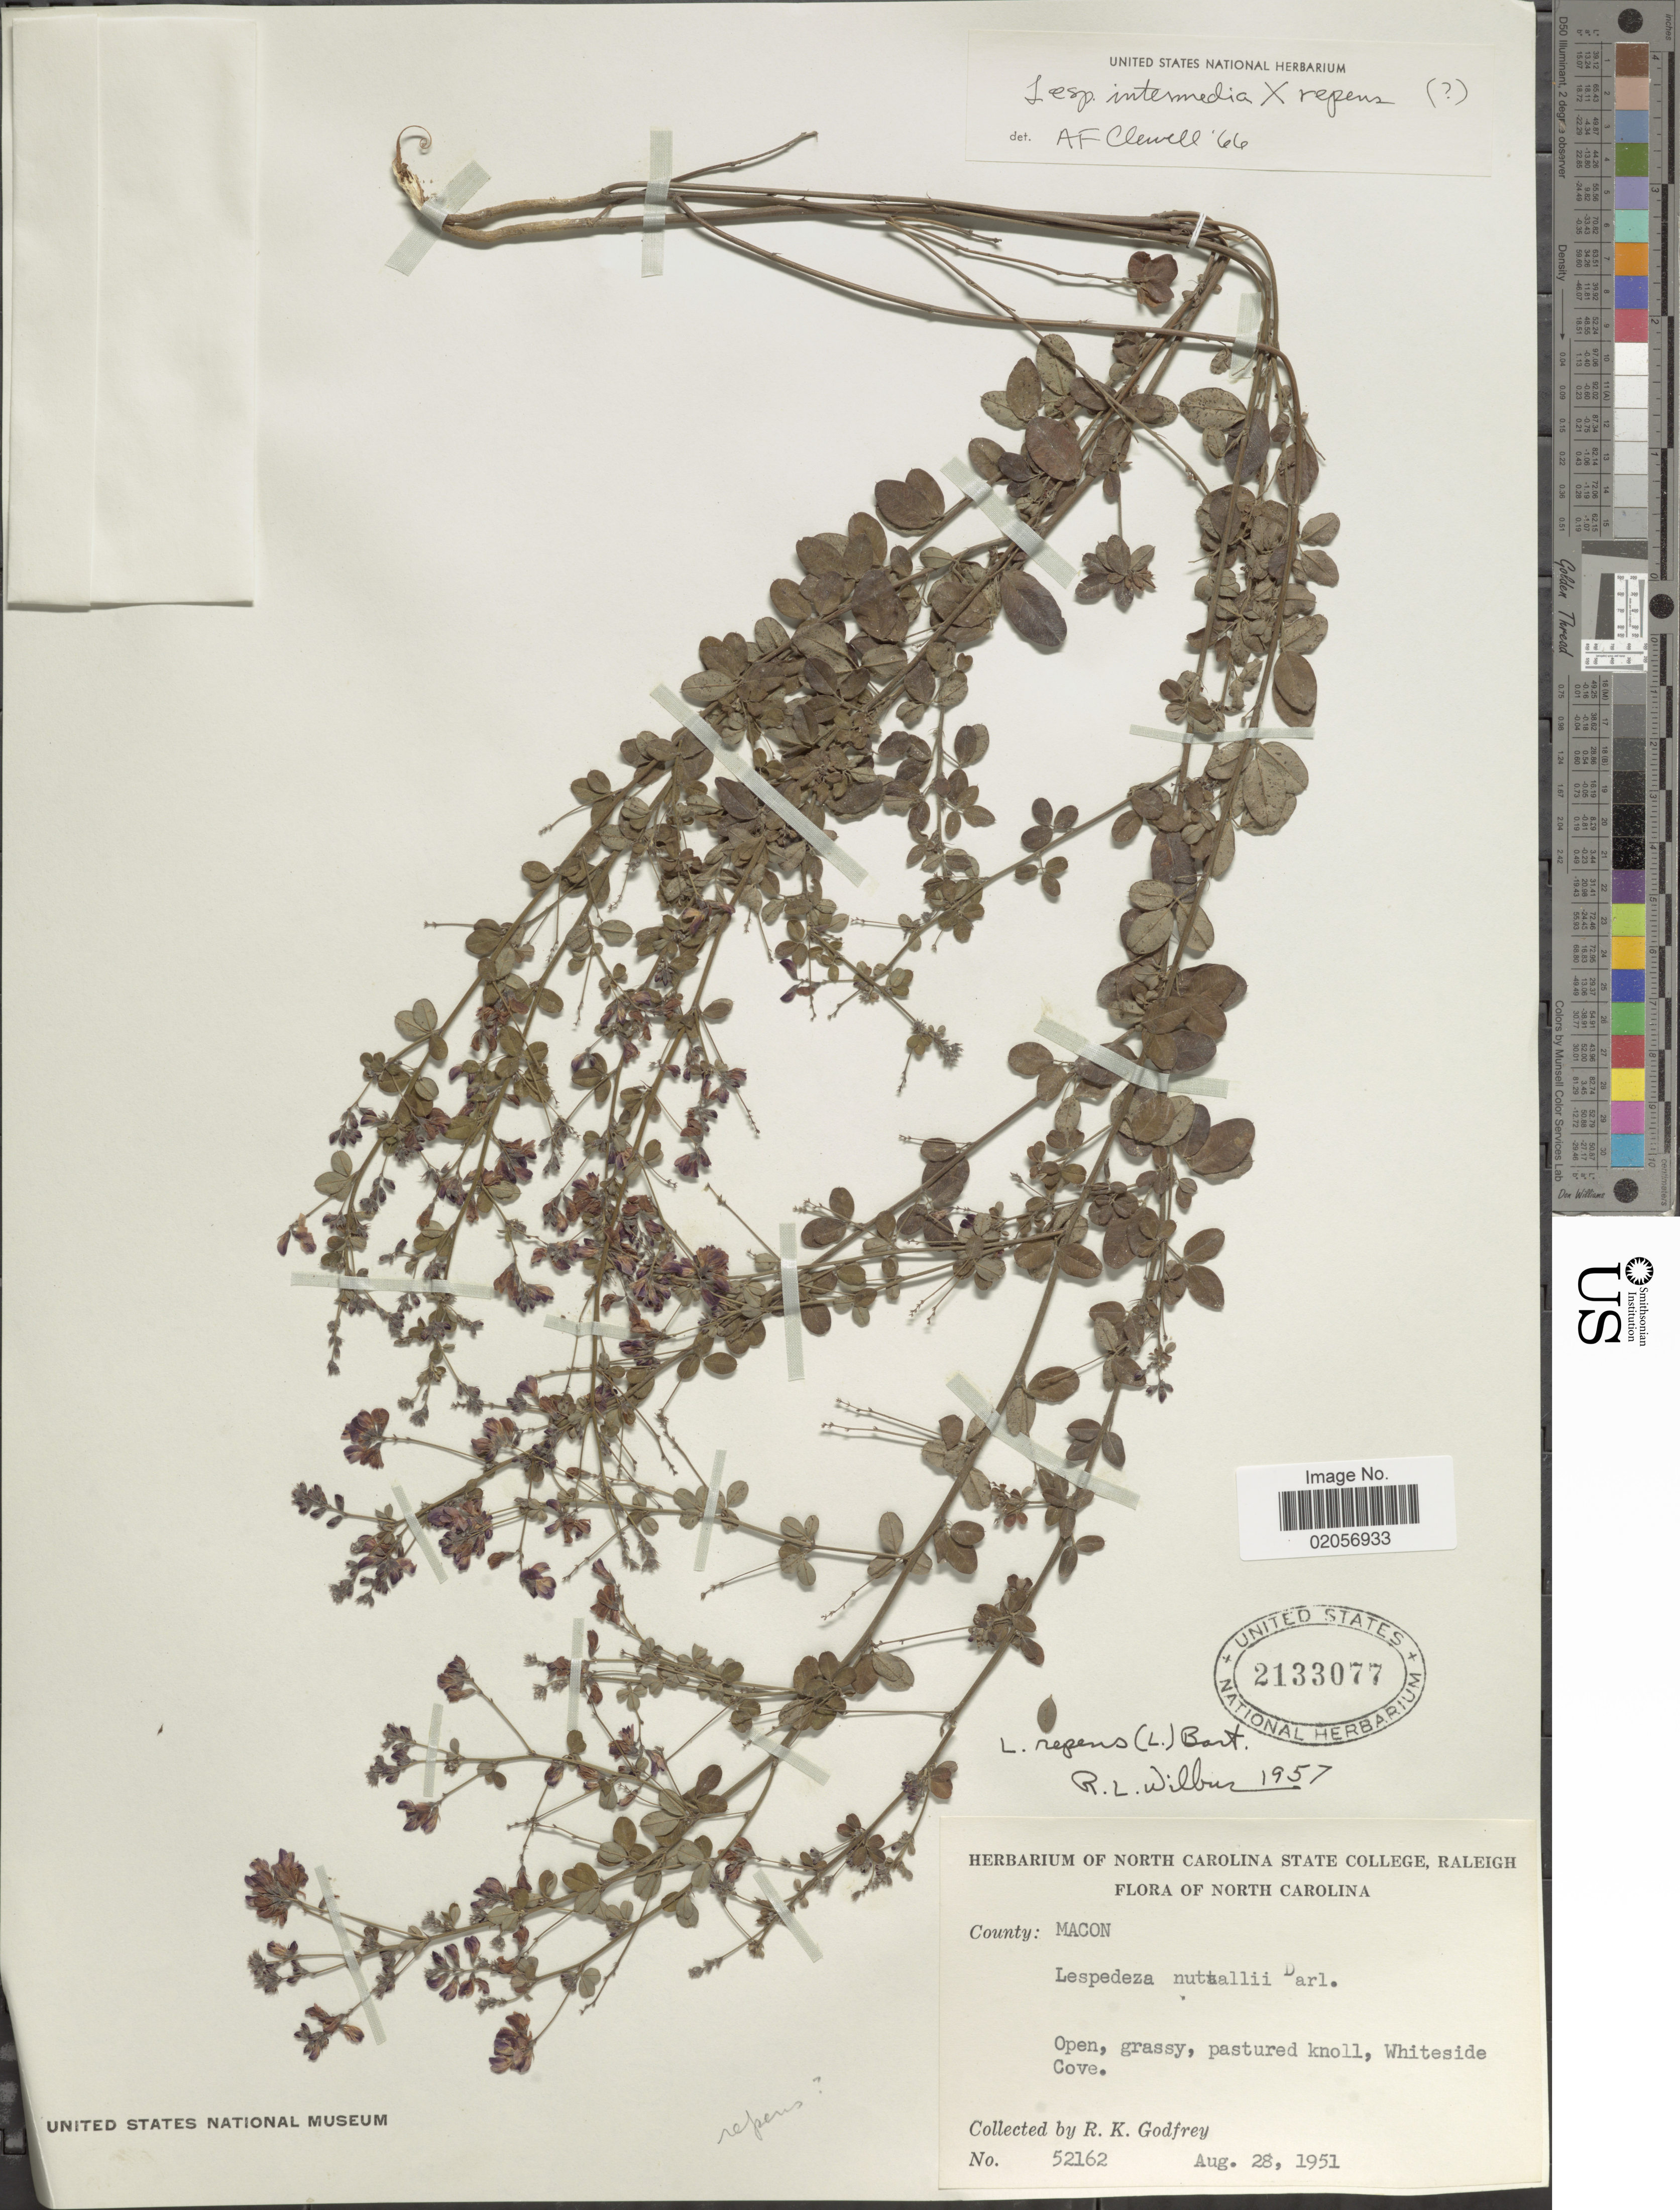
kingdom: Plantae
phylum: Tracheophyta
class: Magnoliopsida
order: Fabales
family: Fabaceae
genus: Lespedeza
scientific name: Lespedeza repens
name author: (L.) W.P.C. Barton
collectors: R. K. Godfrey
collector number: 52162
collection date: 1951-08-28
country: United States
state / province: North Carolina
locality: County: Macon. Open, grassy, pastured knoll, Whiteside Cove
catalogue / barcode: US 2133077